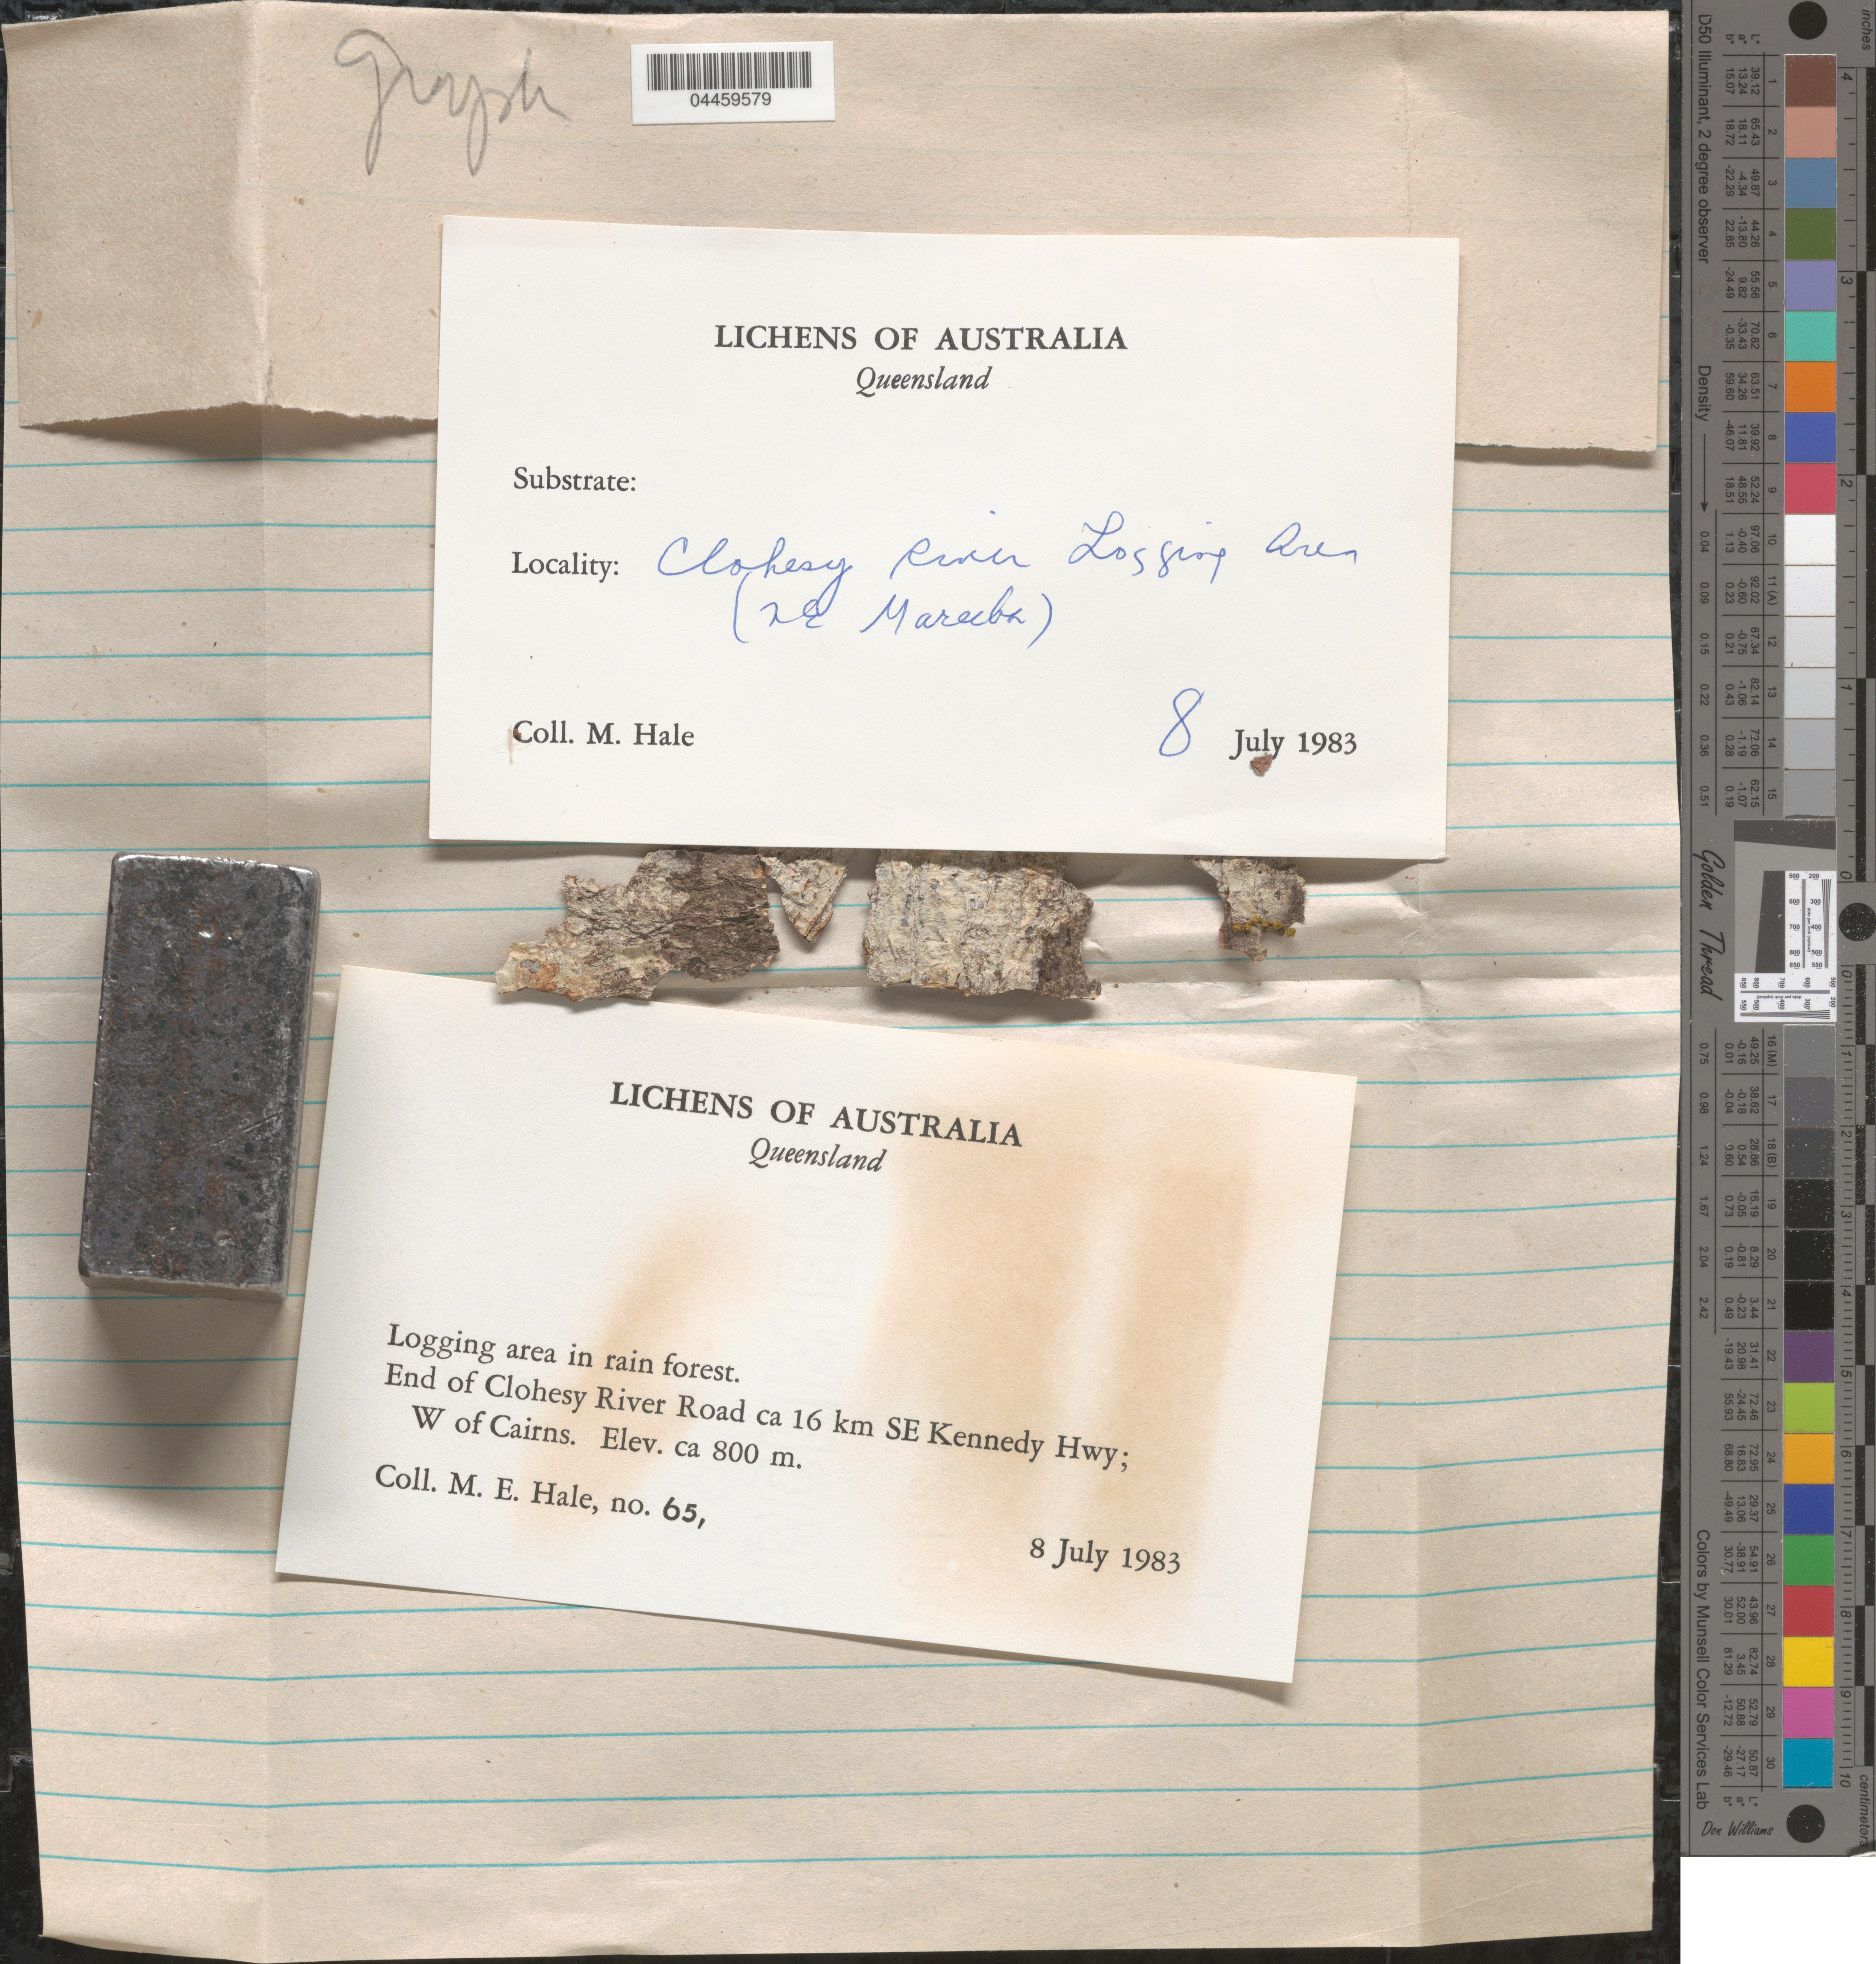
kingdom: Fungi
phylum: Ascomycota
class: Lecanoromycetes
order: Ostropales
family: Graphidaceae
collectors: M. Hale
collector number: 65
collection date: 1983-07-08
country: Australia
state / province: Queensland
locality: End of Clohesy River Road ca 16 km SE of kennedy Hwy; W of Cairns.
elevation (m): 800